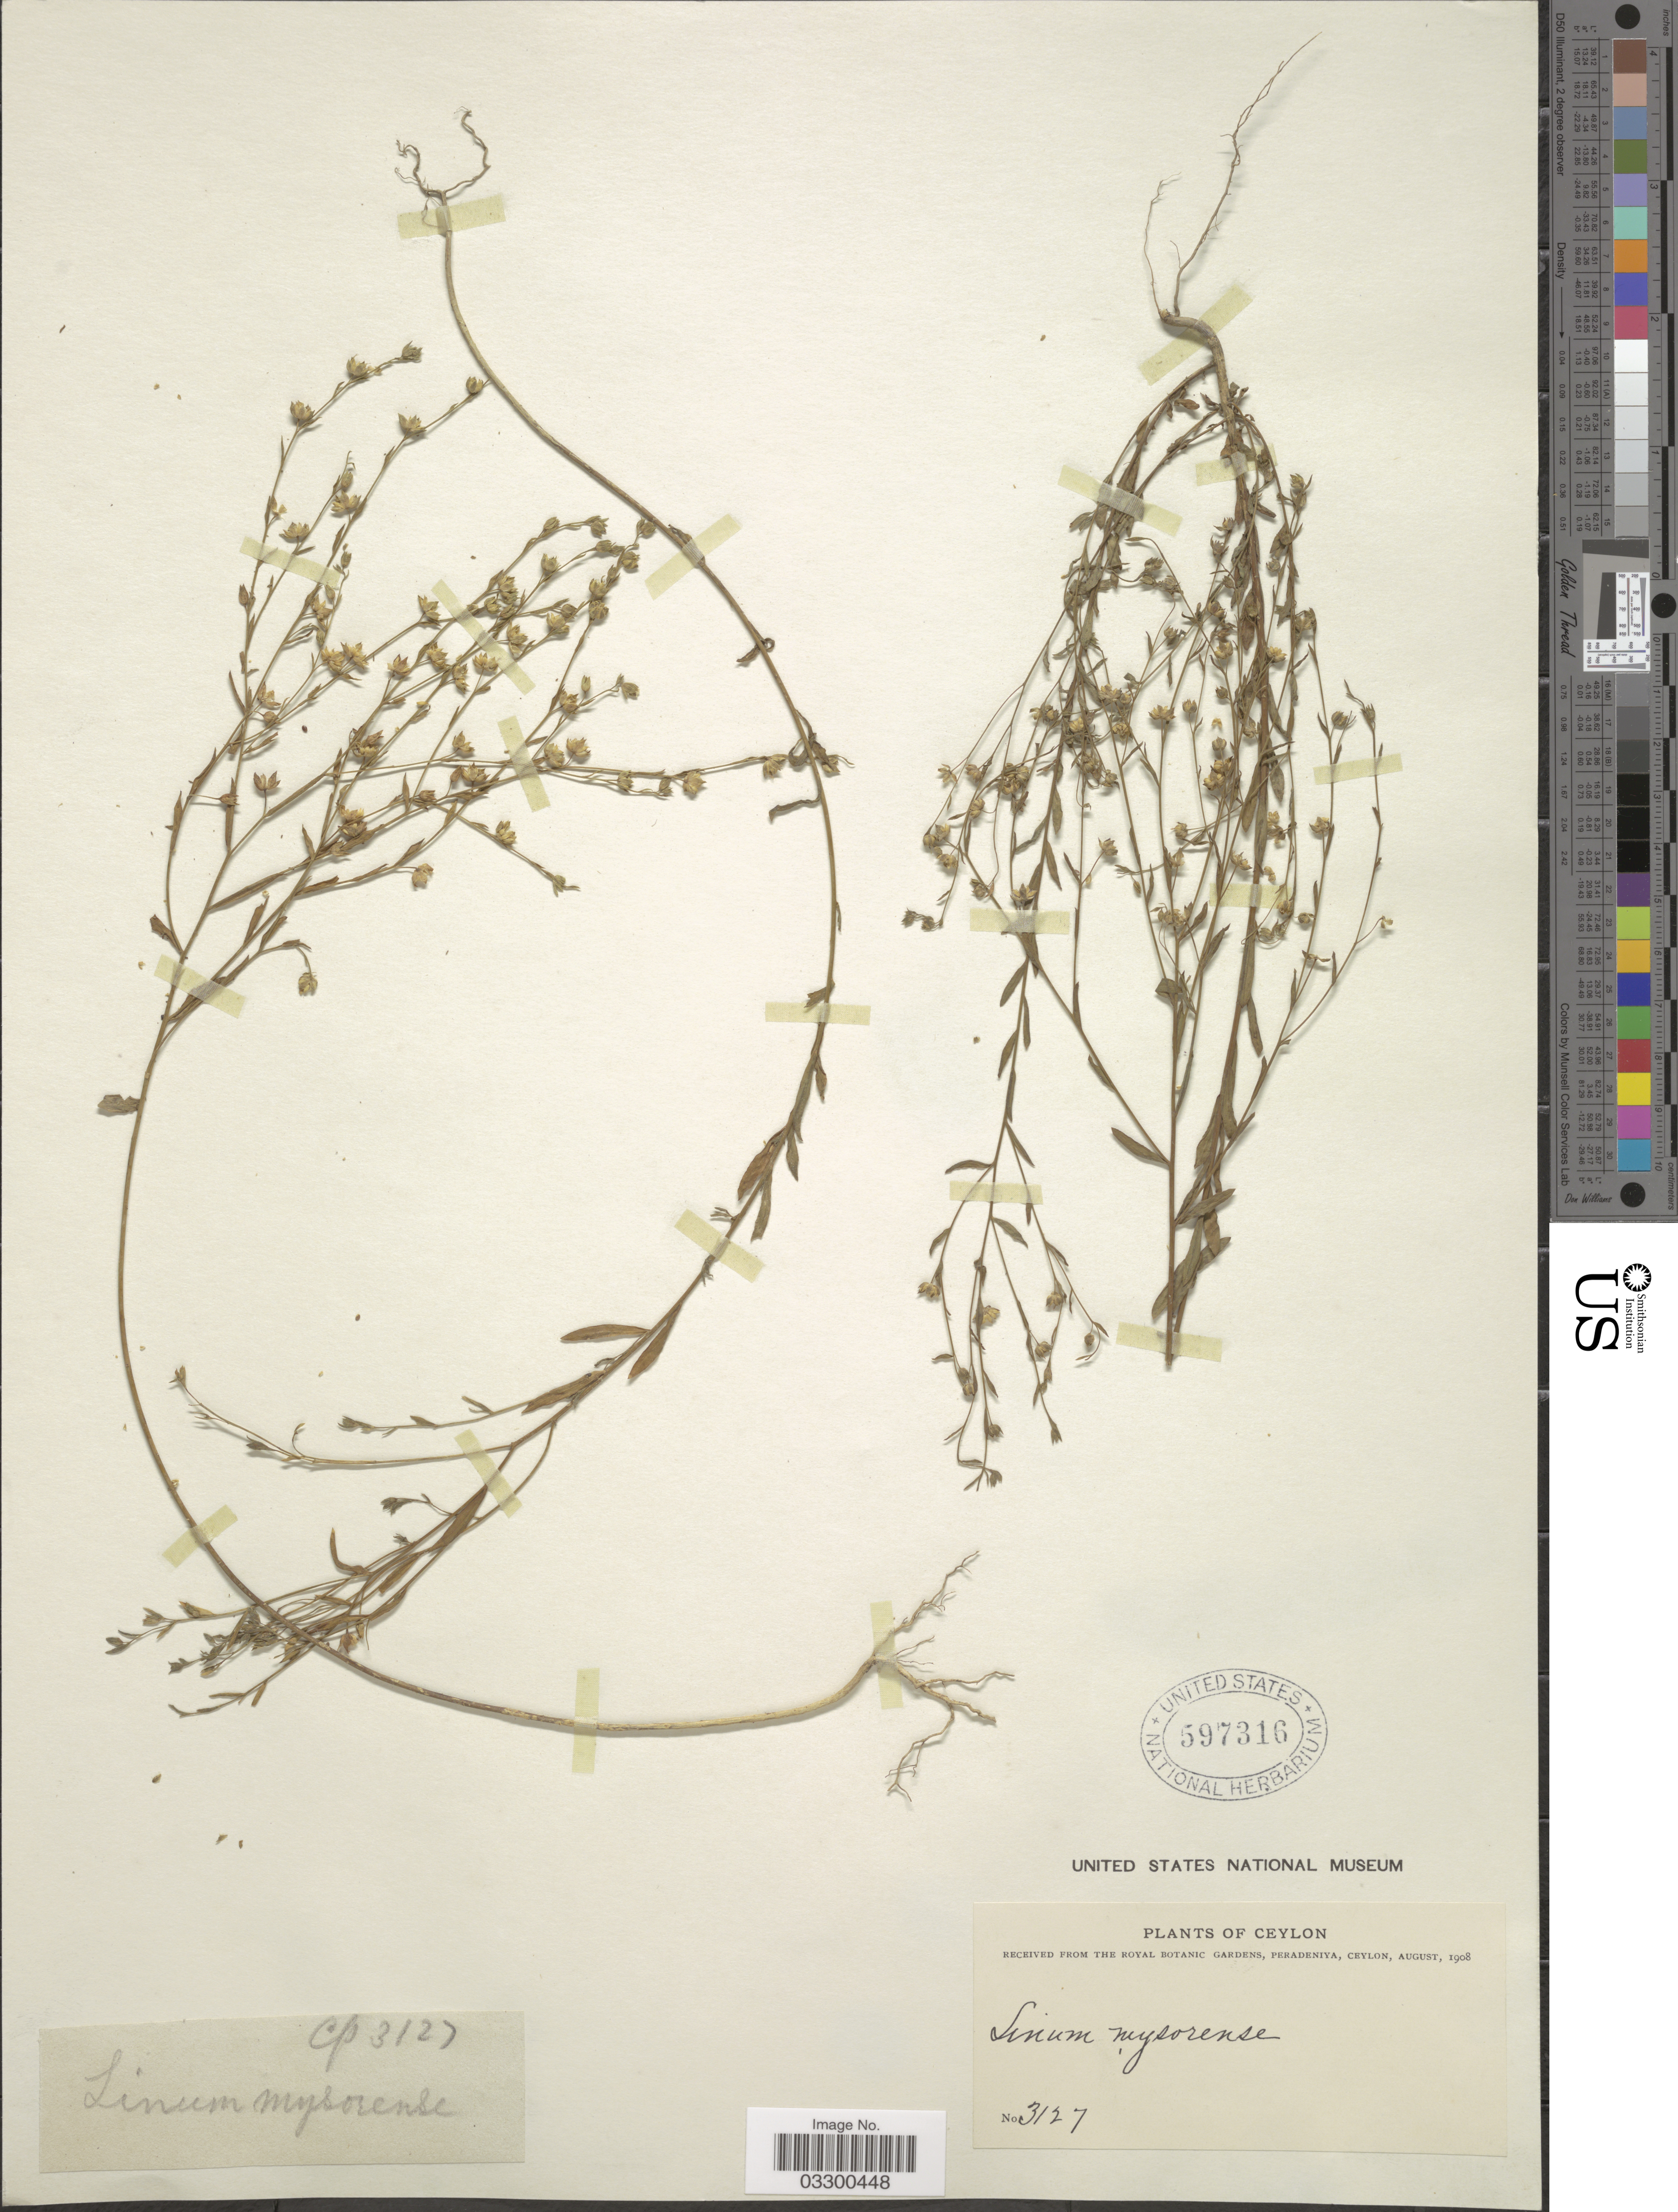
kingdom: Plantae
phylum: Tracheophyta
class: Magnoliopsida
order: Malpighiales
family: Linaceae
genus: Linum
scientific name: Linum mysurense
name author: B. Heyne ex Benth.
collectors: ex herb. Royal Botanic Gardens, Peradeniya, Ceylon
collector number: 3127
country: Sri Lanka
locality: Ceylon.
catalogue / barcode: US 597316